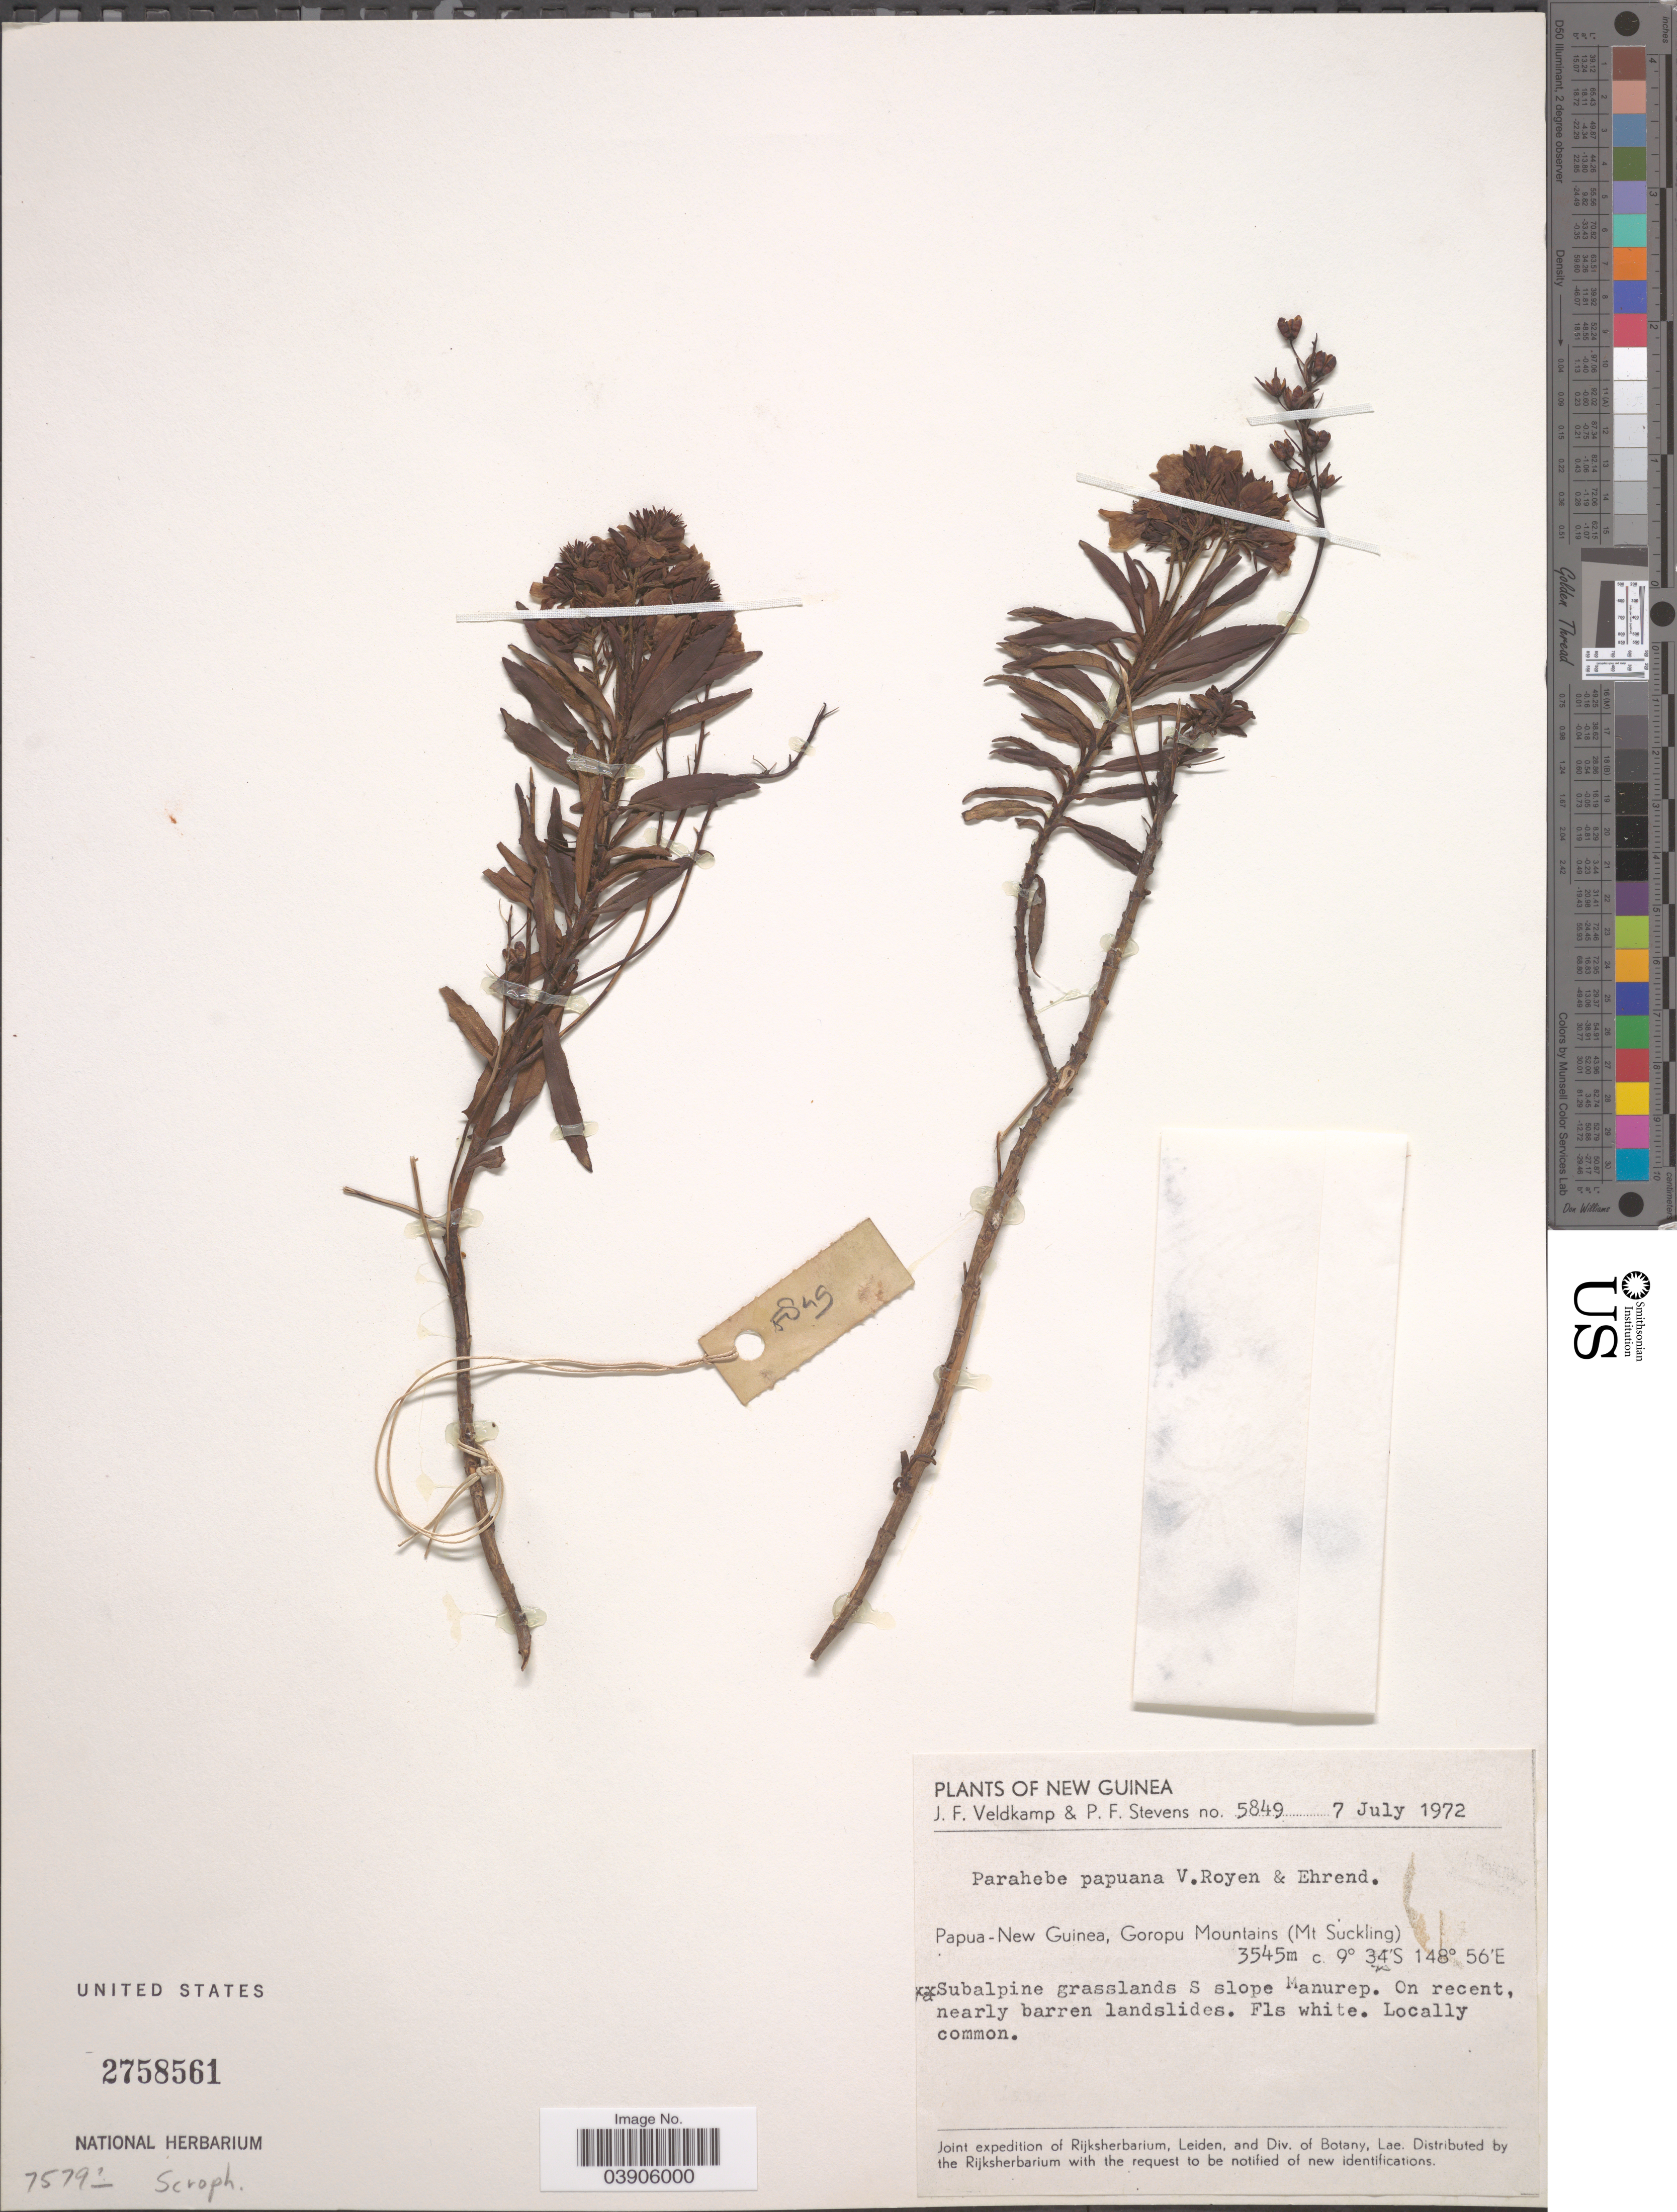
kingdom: Plantae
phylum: Tracheophyta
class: Magnoliopsida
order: Lamiales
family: Plantaginaceae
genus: Parahebe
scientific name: Parahebe papuana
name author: P. Royen & Ehrend.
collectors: J. F. Veldkamp & P. F. Stevens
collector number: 5849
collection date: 1972-07-07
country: Papua New Guinea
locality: New Guinea. Goropu Mountains (Mt Suckling). Subalpine grasslands S slope Manurep.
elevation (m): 3545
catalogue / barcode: US 2758561